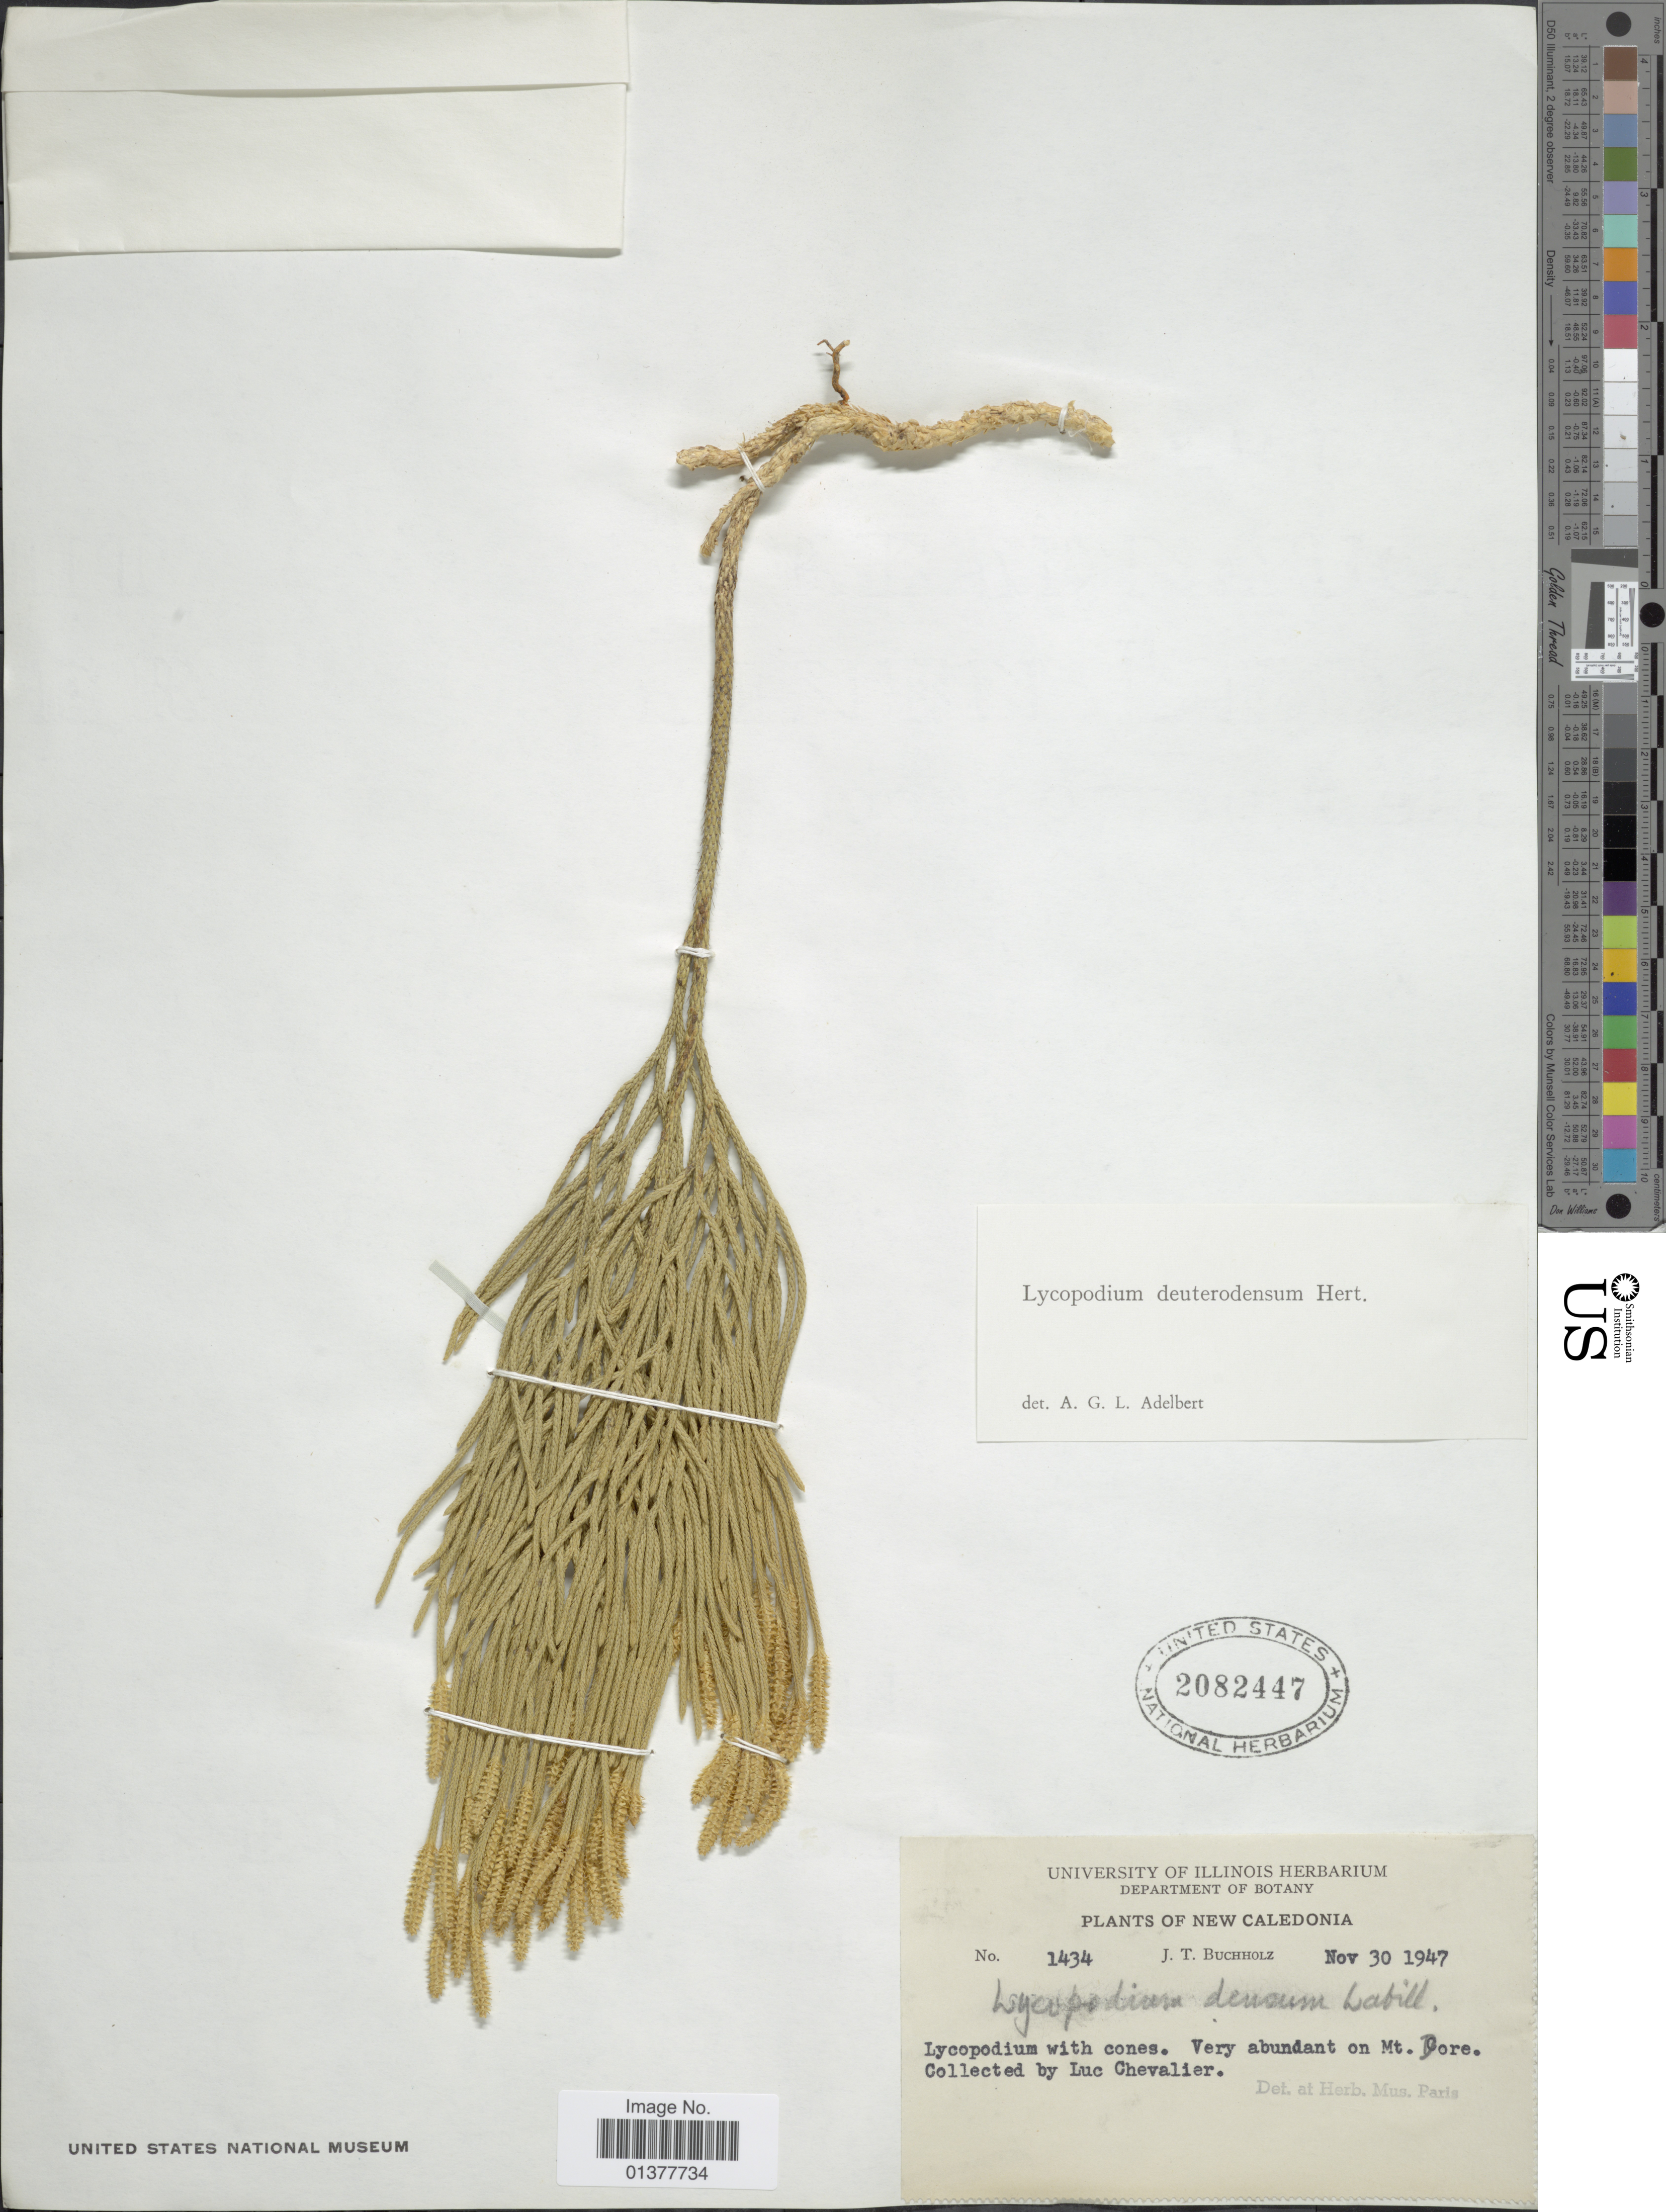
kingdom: Plantae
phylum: Tracheophyta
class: Lycopodiopsida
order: Lycopodiales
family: Lycopodiaceae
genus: Pseudolycopodium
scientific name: Pseudolycopodium densum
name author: (Rothm.) Holub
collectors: J. T. Buchholz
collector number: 1434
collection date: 1947-11-30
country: New Caledonia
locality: Veru abundant on Mt. Dore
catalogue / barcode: US 2082447